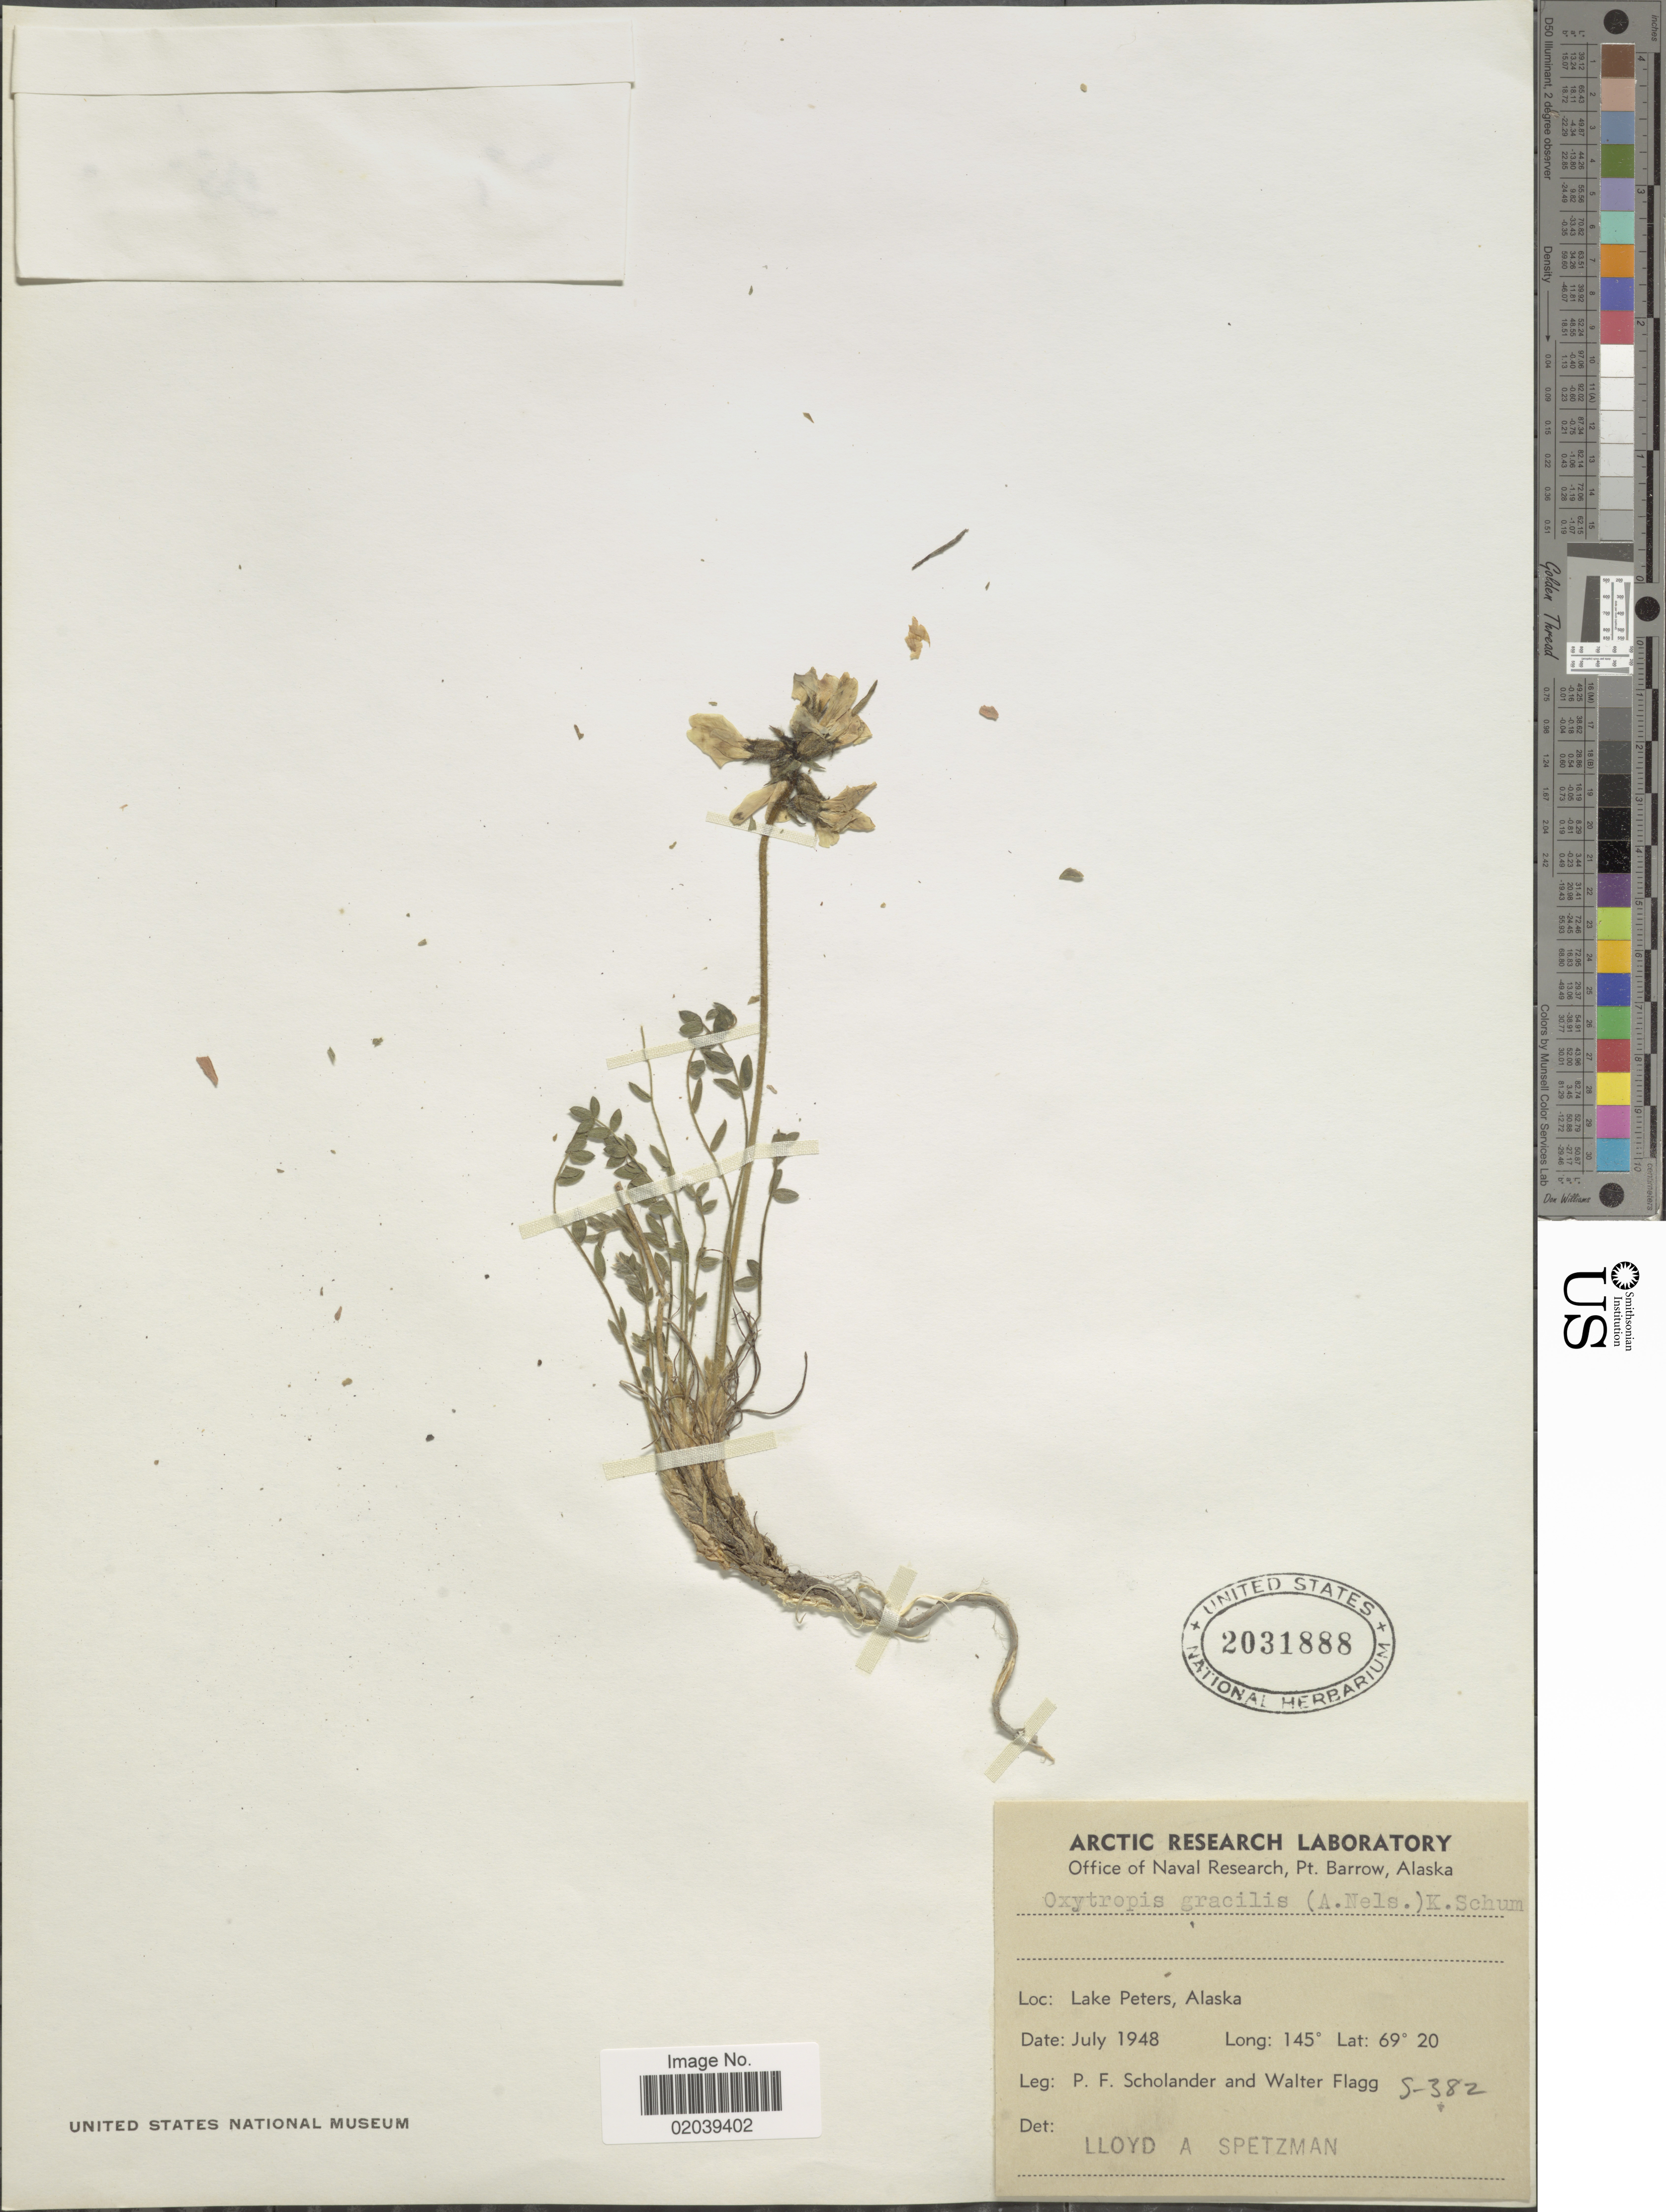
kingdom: Plantae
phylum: Tracheophyta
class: Magnoliopsida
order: Fabales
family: Fabaceae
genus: Oxytropis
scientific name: Oxytropis campestris var. gracilis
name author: (A. Nelson) Barneby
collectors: P. Scholander & W. Flagg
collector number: S-382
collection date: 1948-07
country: United States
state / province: Alaska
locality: Lake Peters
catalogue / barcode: US 2031888